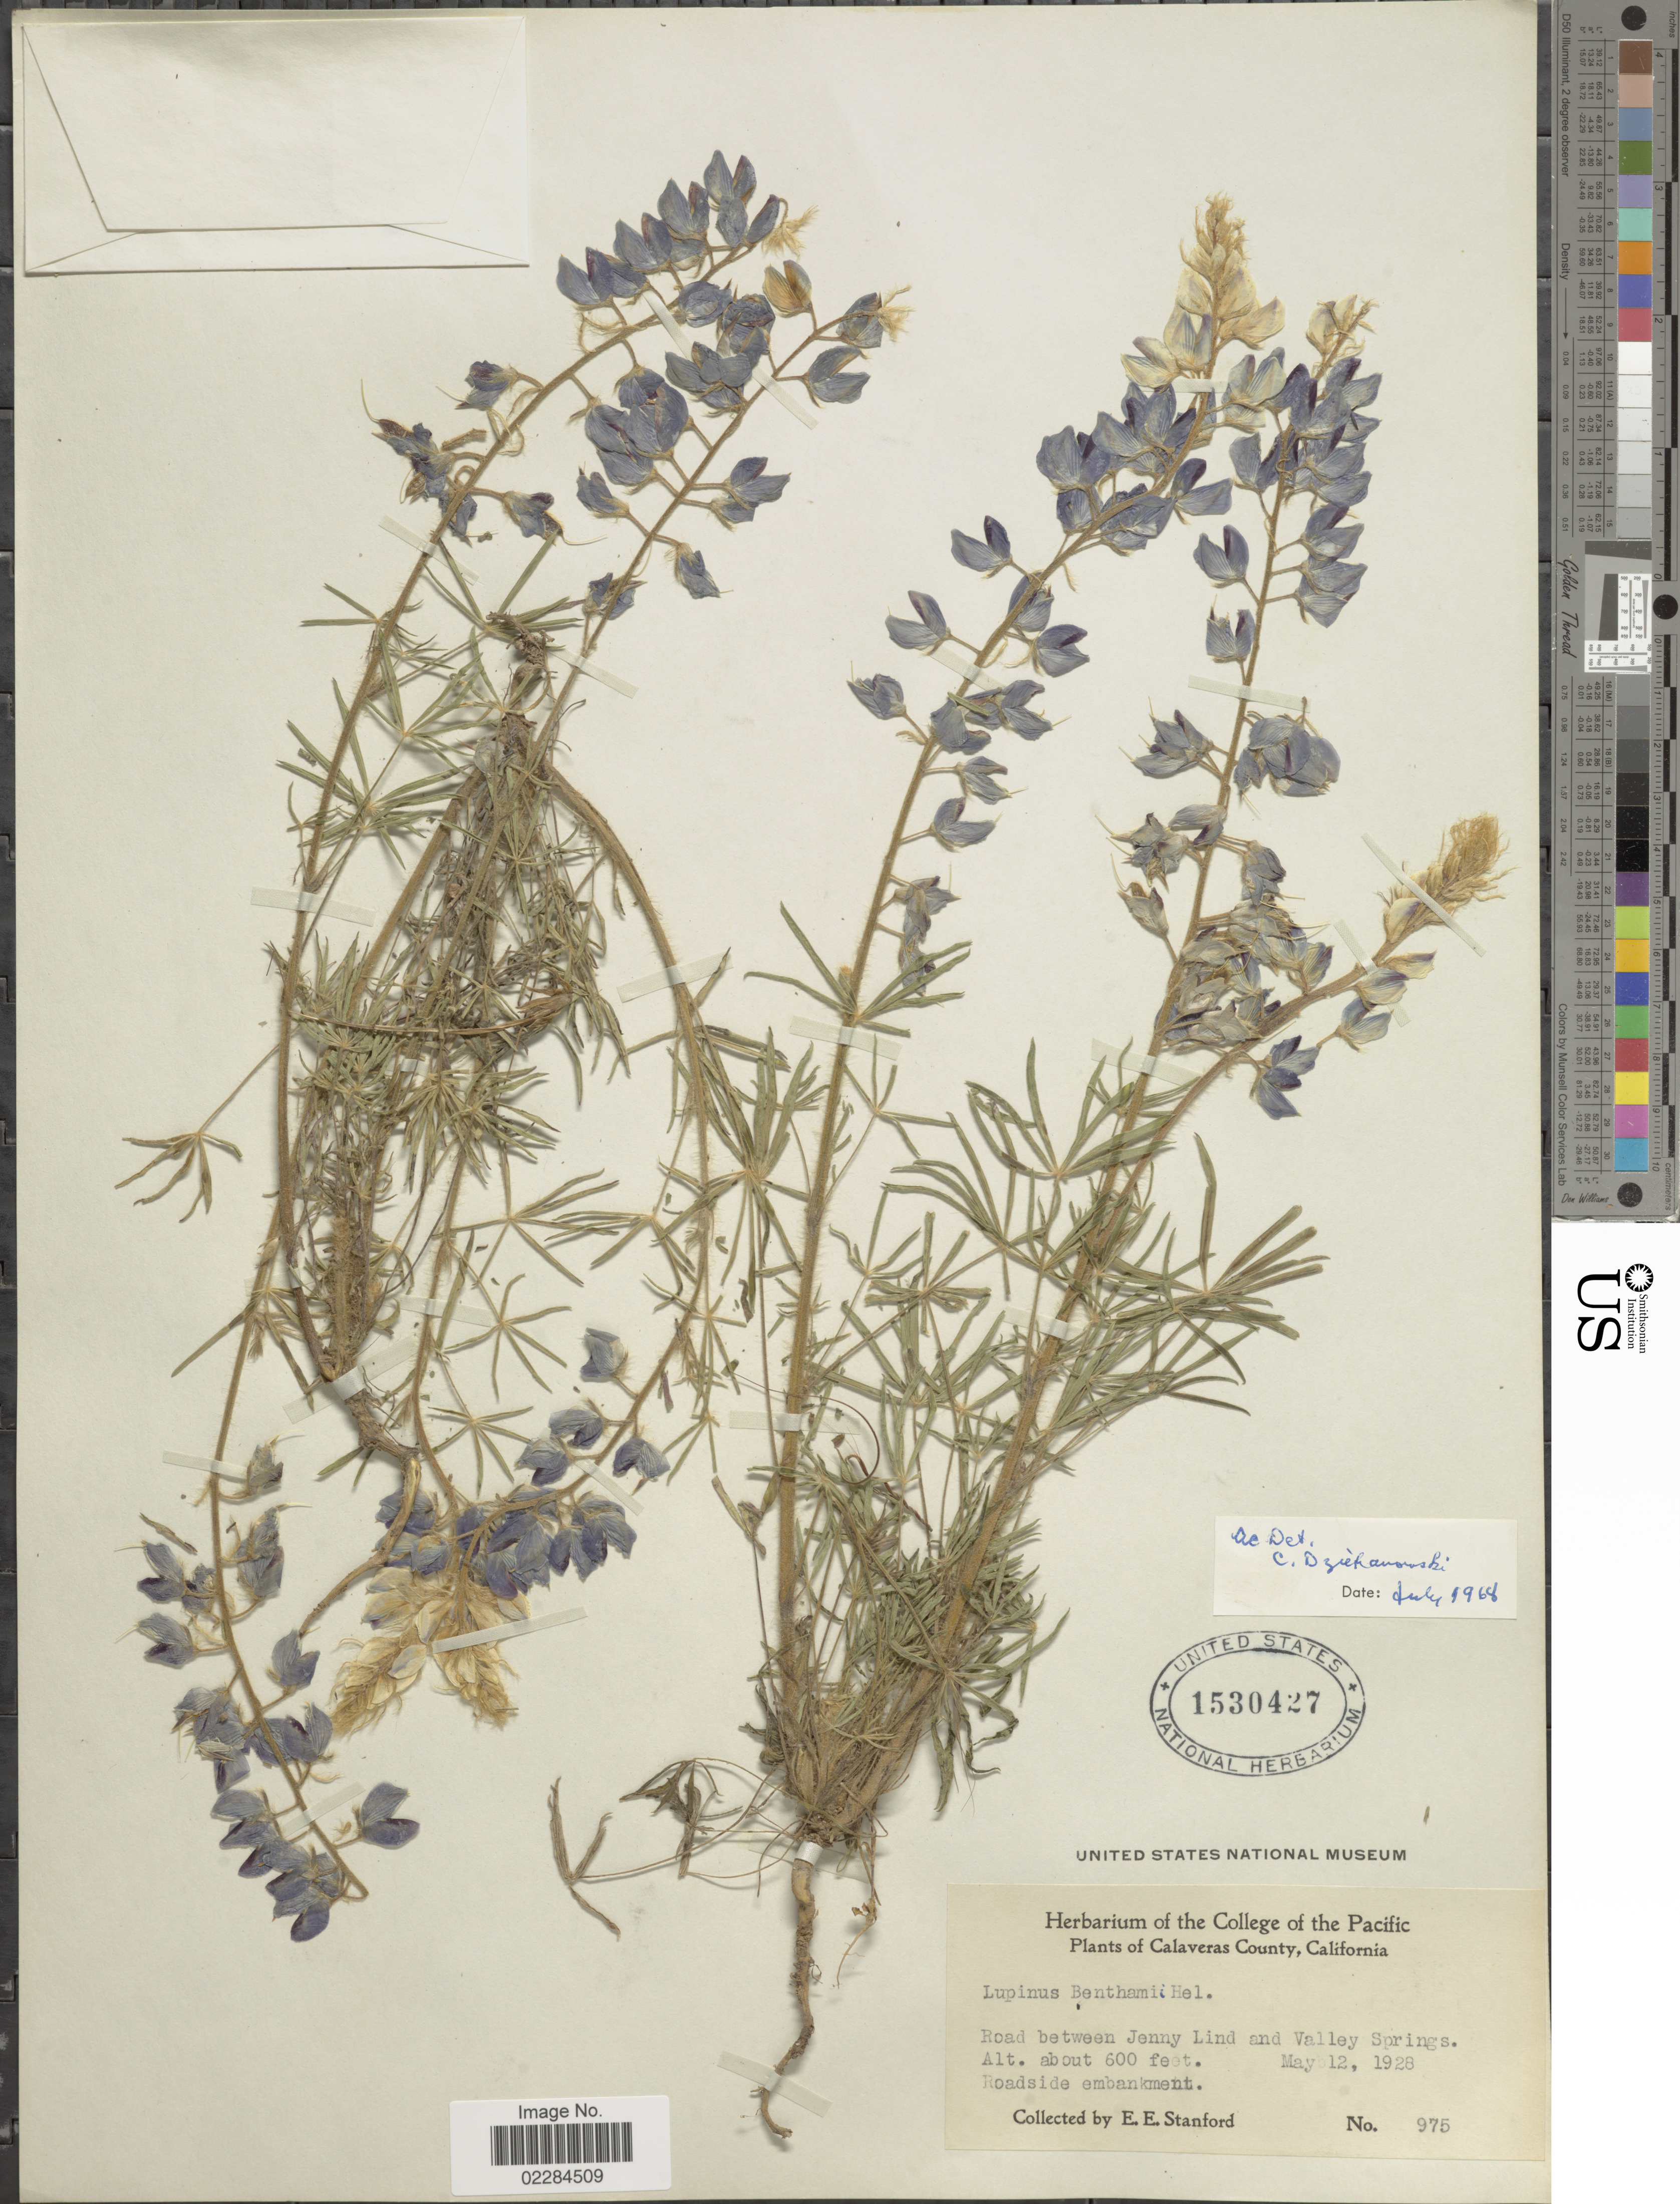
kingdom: Plantae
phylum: Tracheophyta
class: Magnoliopsida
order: Fabales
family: Fabaceae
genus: Lupinus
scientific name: Lupinus benthamii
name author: A. Heller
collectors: E. Stanford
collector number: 975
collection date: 1928-05-12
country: United States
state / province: California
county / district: Calaveras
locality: Calaveras County, Road between Jenny Lind and Valley Springs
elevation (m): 183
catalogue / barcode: US 1530427